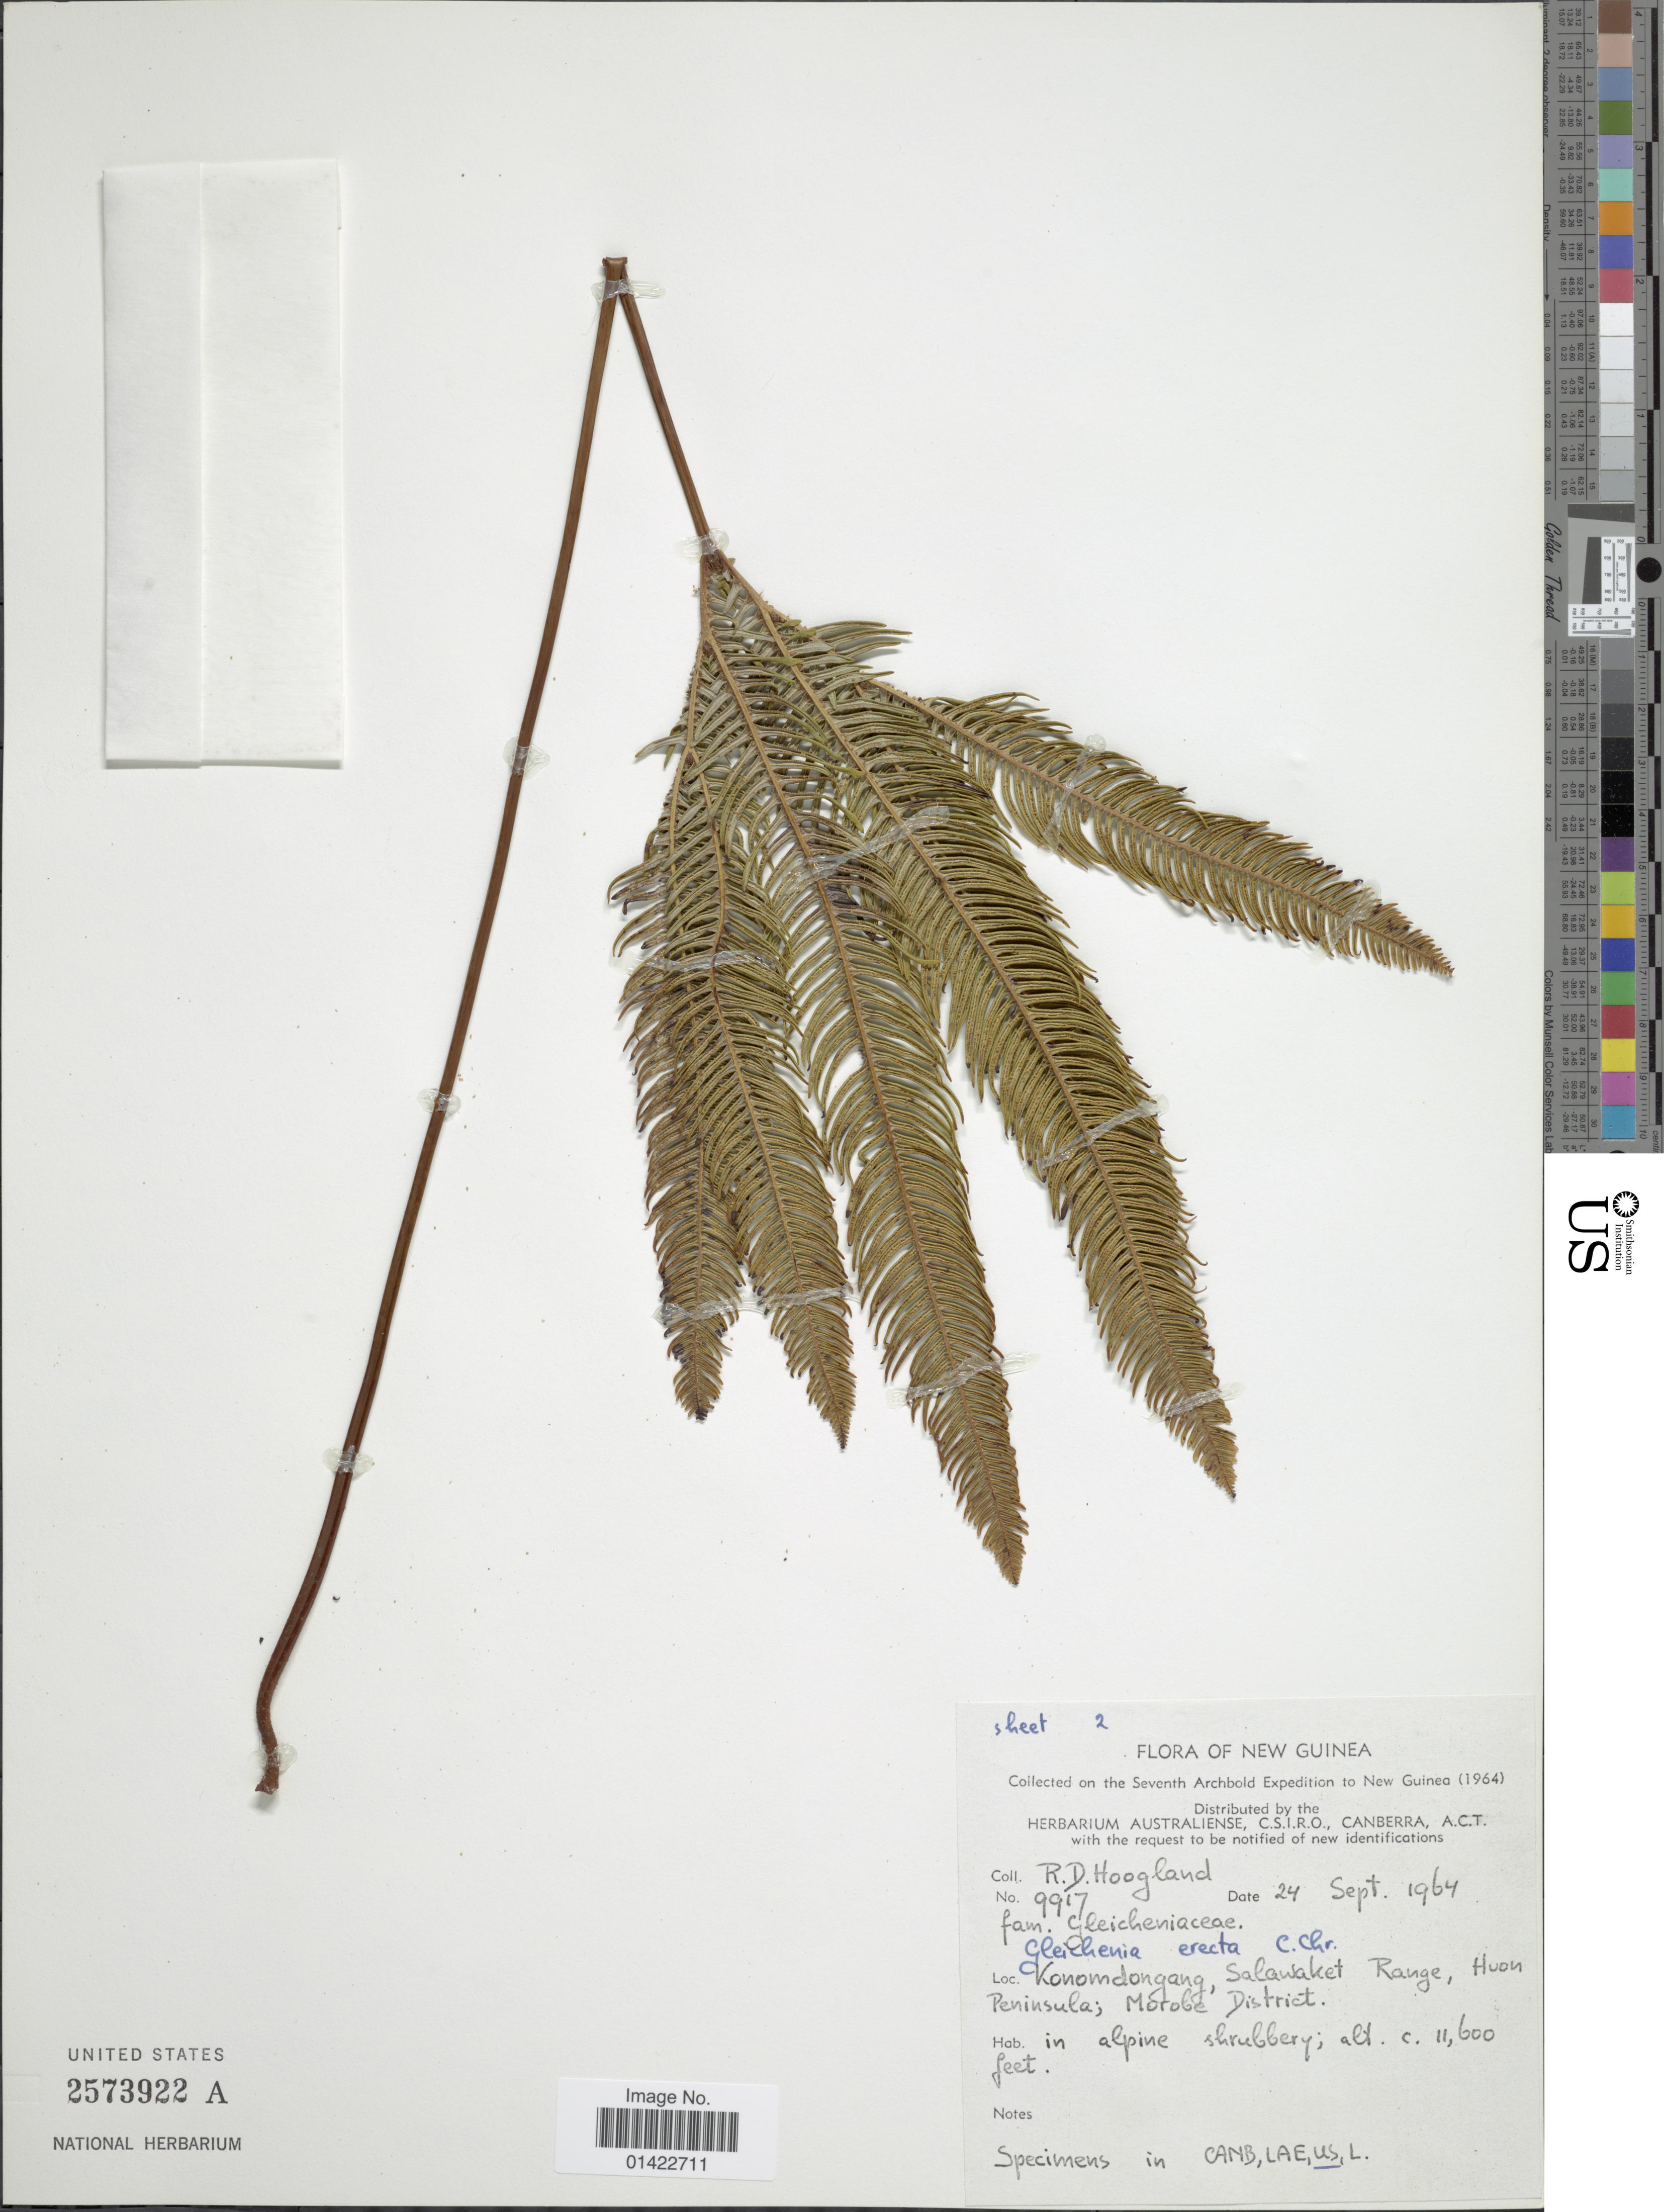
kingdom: Plantae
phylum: Tracheophyta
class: Polypodiopsida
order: Gleicheniales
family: Gleicheniaceae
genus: Sticherus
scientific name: Sticherus erectus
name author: (C. Chr.) Copel.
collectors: R. D. Hoogland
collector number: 9917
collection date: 1964-09-24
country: Papua New Guinea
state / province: Morobe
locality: New Guinea. Konomdongang, Salawaket Range, Huon Peninsula.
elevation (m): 3536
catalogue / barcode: US 2573922